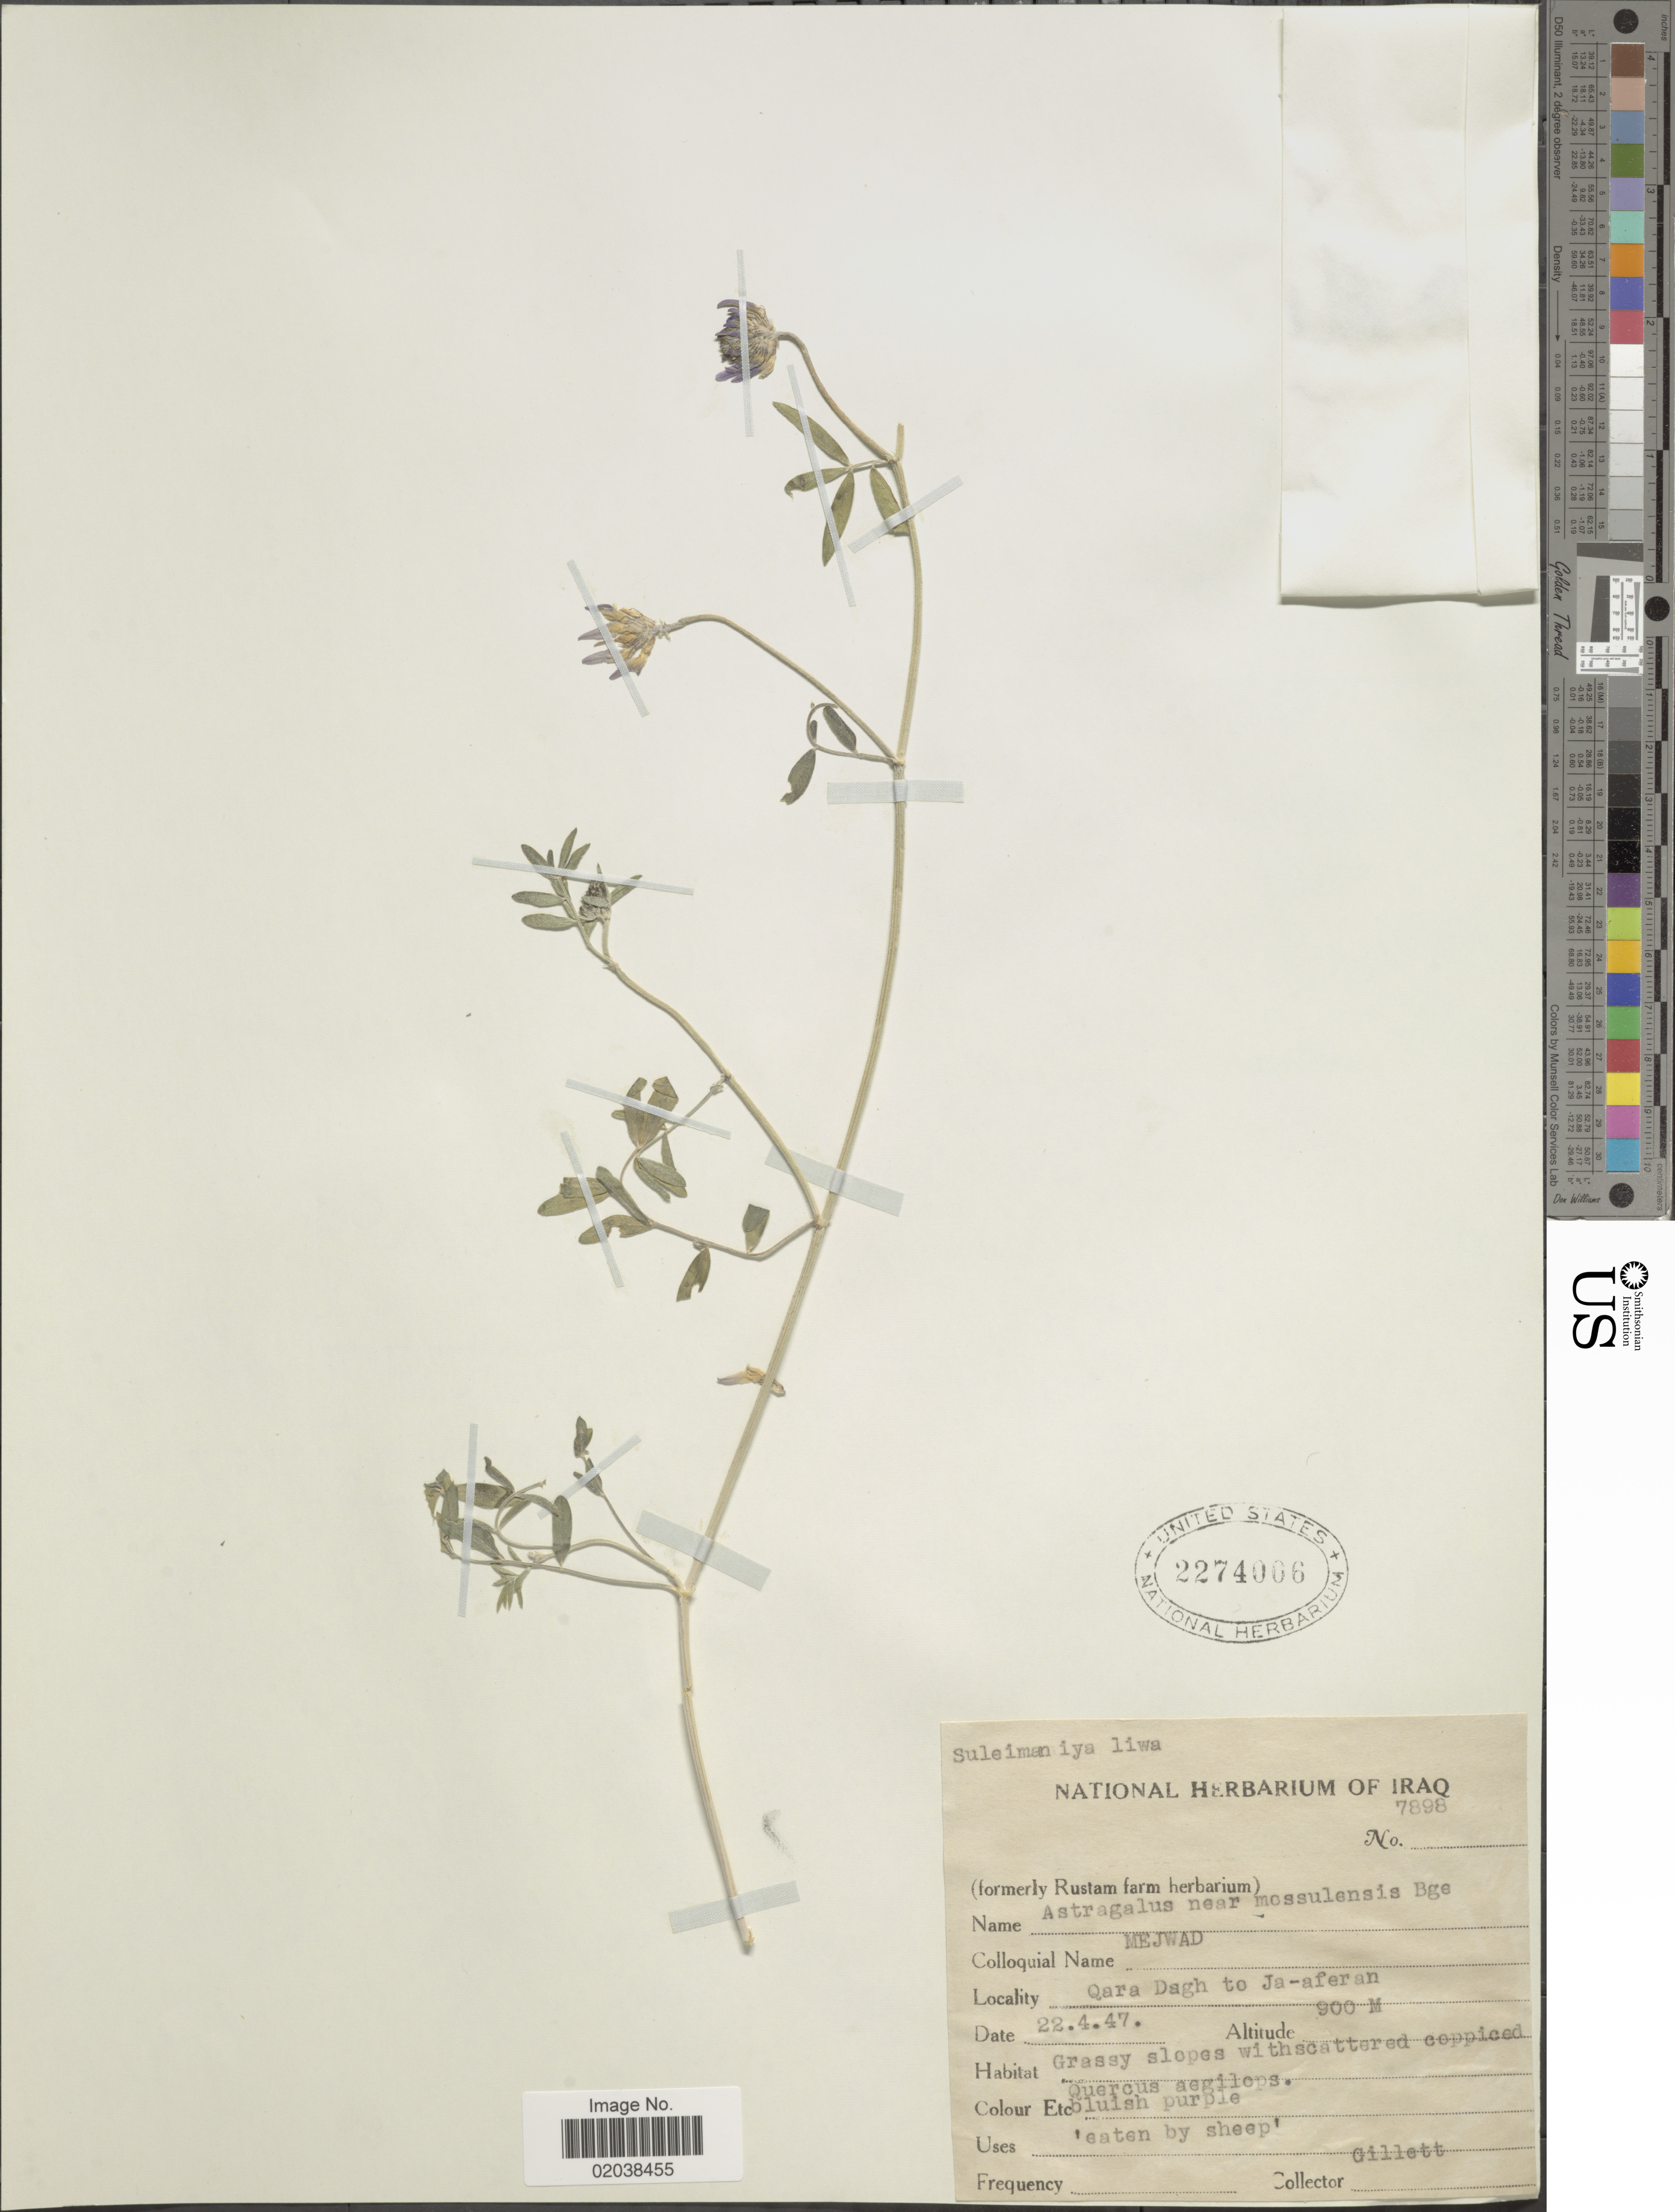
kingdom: Plantae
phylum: Tracheophyta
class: Magnoliopsida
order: Fabales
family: Fabaceae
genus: Astragalus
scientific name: Astragalus mossulensis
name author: Bunge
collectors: Gillett, --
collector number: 7898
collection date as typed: Transcribed d/m/y: 22/4/47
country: Iraq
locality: Qaradagh to Ja-aferan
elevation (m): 900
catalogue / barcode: US 2274006